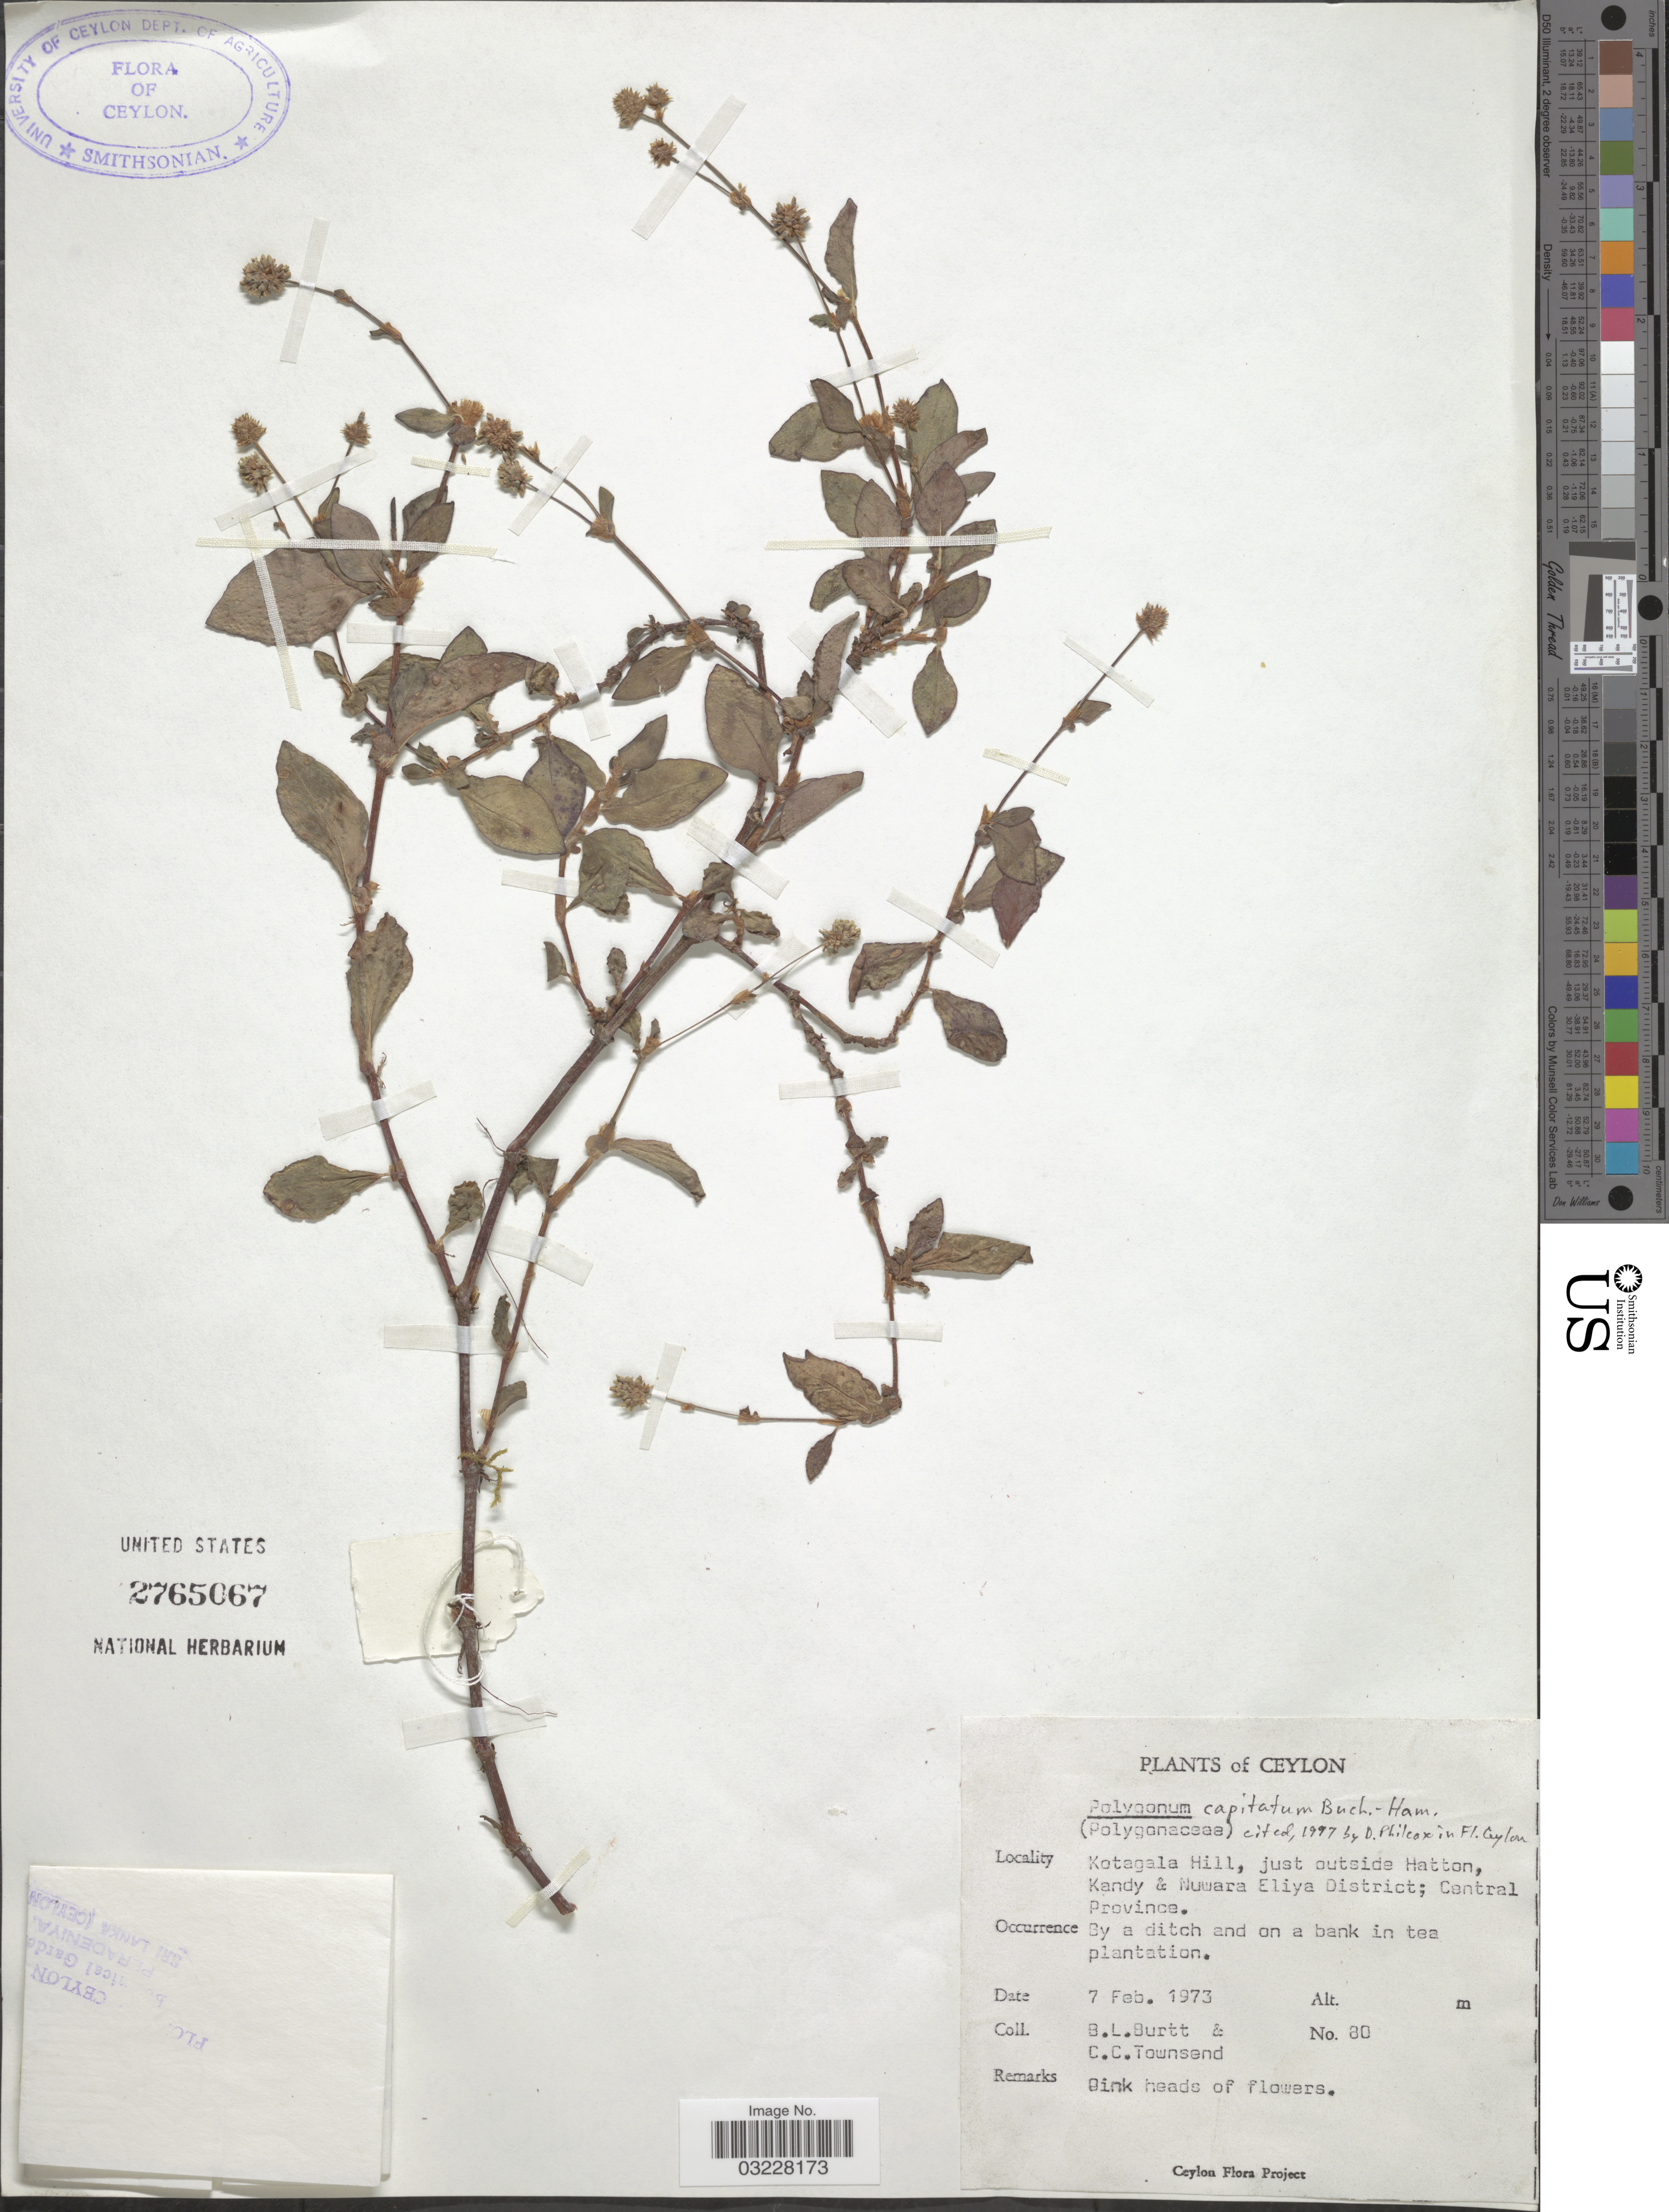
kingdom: Plantae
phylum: Tracheophyta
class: Magnoliopsida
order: Caryophyllales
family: Polygonaceae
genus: Polygonum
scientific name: Polygonum capitatum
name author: Buch.-Ham. ex D. Don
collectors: B. L. Burtt & C. C. Townsend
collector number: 80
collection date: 1973-02-07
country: Sri Lanka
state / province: Central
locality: Ceylon. Kotagala Hill, just outside Hatton, Kandy & Nuwara Eliya District. By a ditch and on a bank in tea plantation.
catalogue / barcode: US 2765067